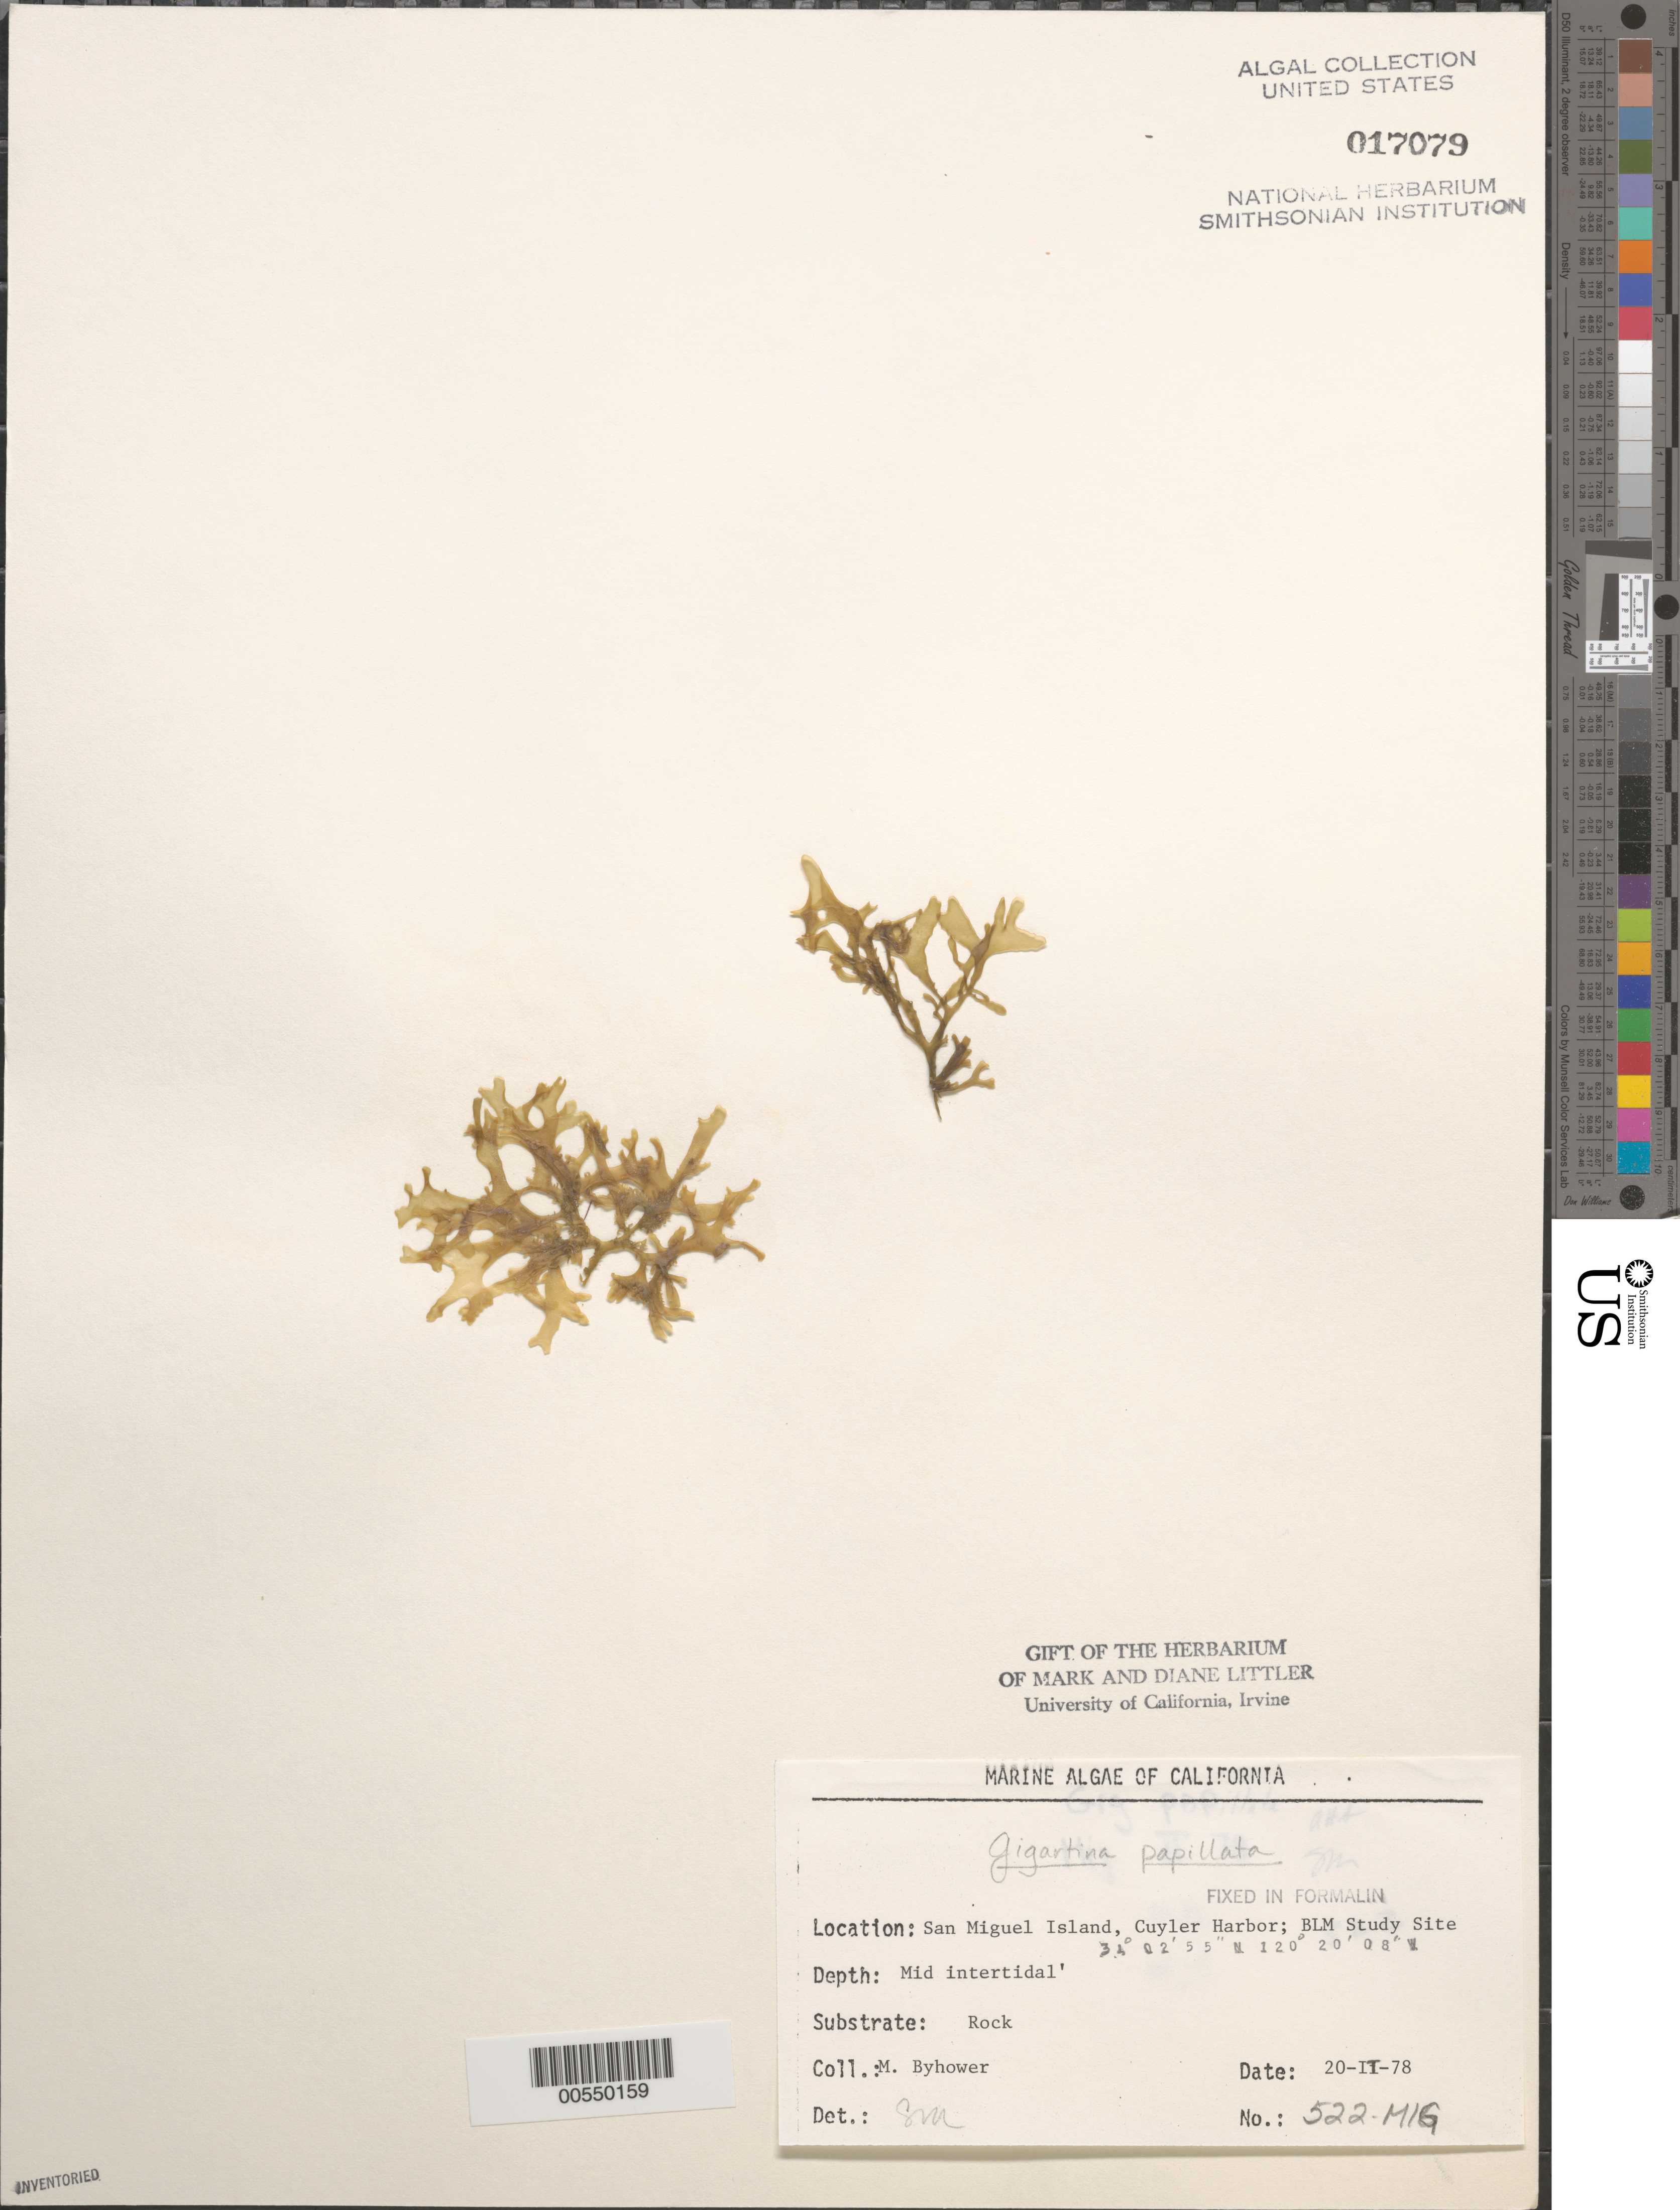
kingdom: Plantae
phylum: Rhodophyta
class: Florideophyceae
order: Gigartinales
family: Phyllophoraceae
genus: Mastocarpus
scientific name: Mastocarpus papillatus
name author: (C. Agardh) Kütz.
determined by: Algae name updating Project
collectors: M. Byhower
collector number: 522-mig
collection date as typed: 20 Feb 1978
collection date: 1978-02-20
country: United States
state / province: California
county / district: Santa Barbara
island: San Miguel Island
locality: Cuyler Harbor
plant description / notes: BLM-SOCALBIGHT Rocky Intertidal Survey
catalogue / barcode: US 17079